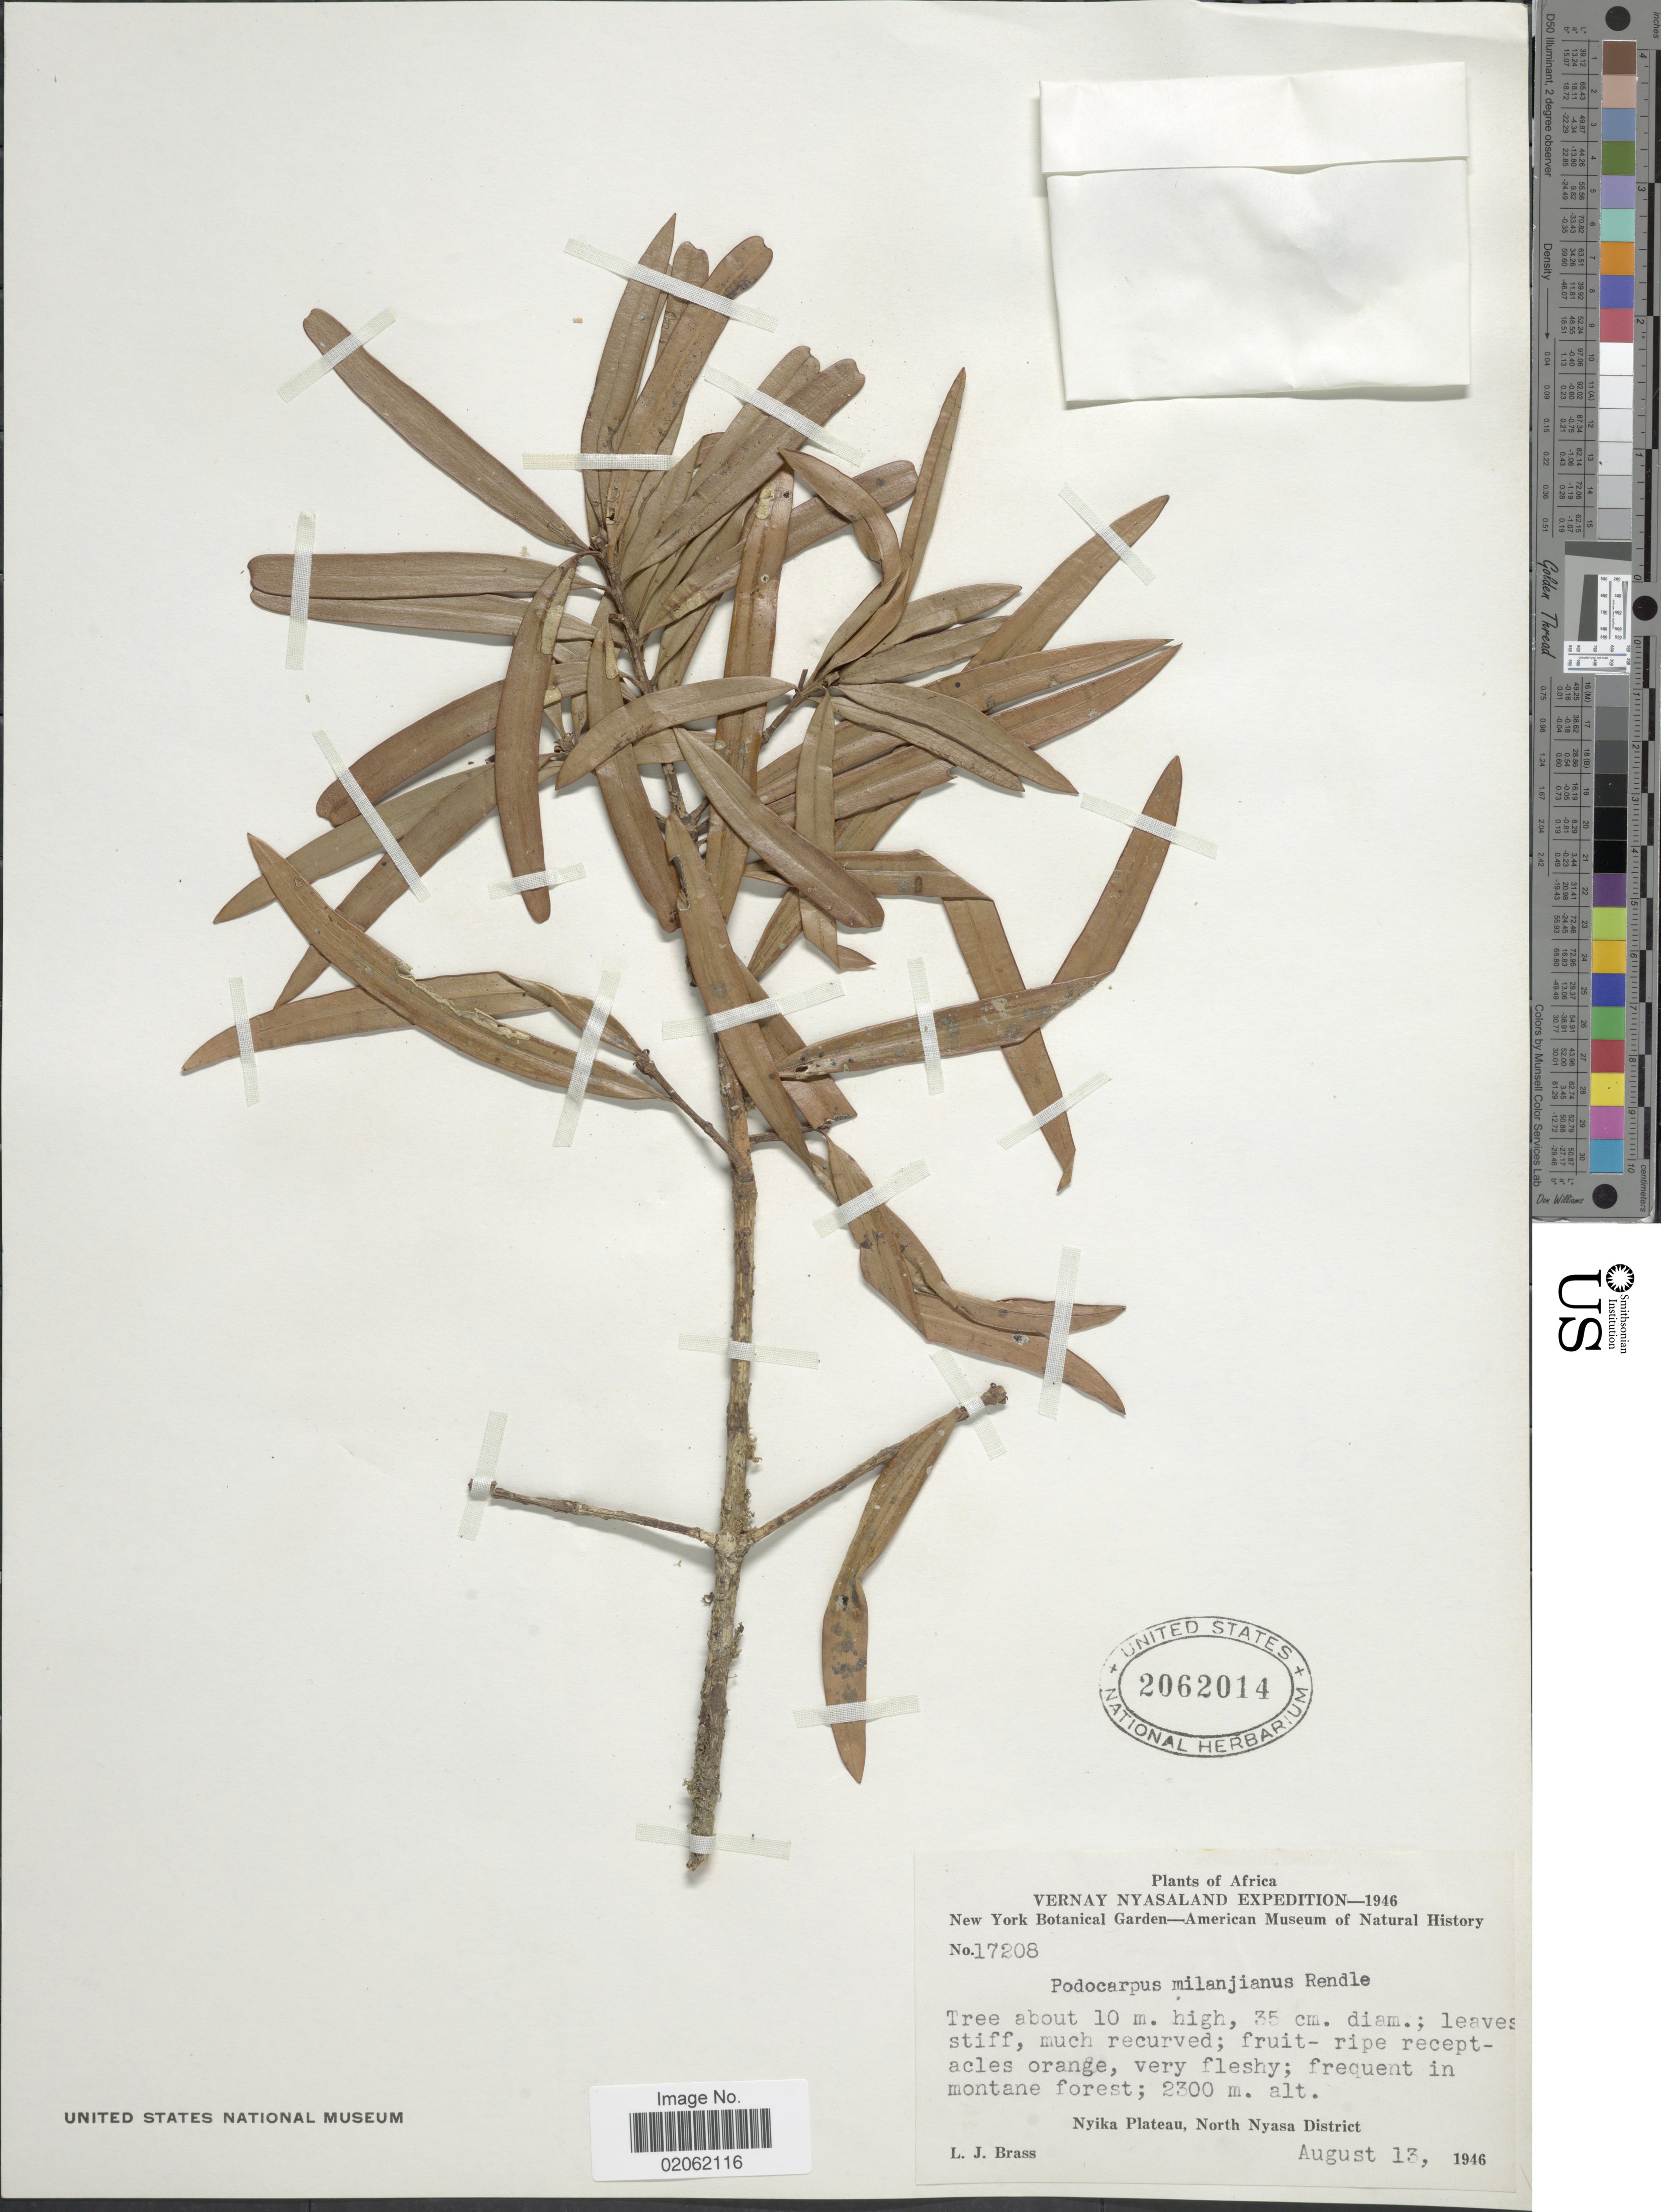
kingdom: Plantae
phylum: Tracheophyta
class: Pinopsida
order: Pinales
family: Podocarpaceae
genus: Podocarpus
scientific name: Podocarpus milanjianus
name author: Rendle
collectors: L. J. Brass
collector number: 17208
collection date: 1946-08-13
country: Malawi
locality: Africa, Vernay Nyasaland, frequent in montane forest, Nyika Plateau, North Nyasa District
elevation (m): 2300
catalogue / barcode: US 2062014